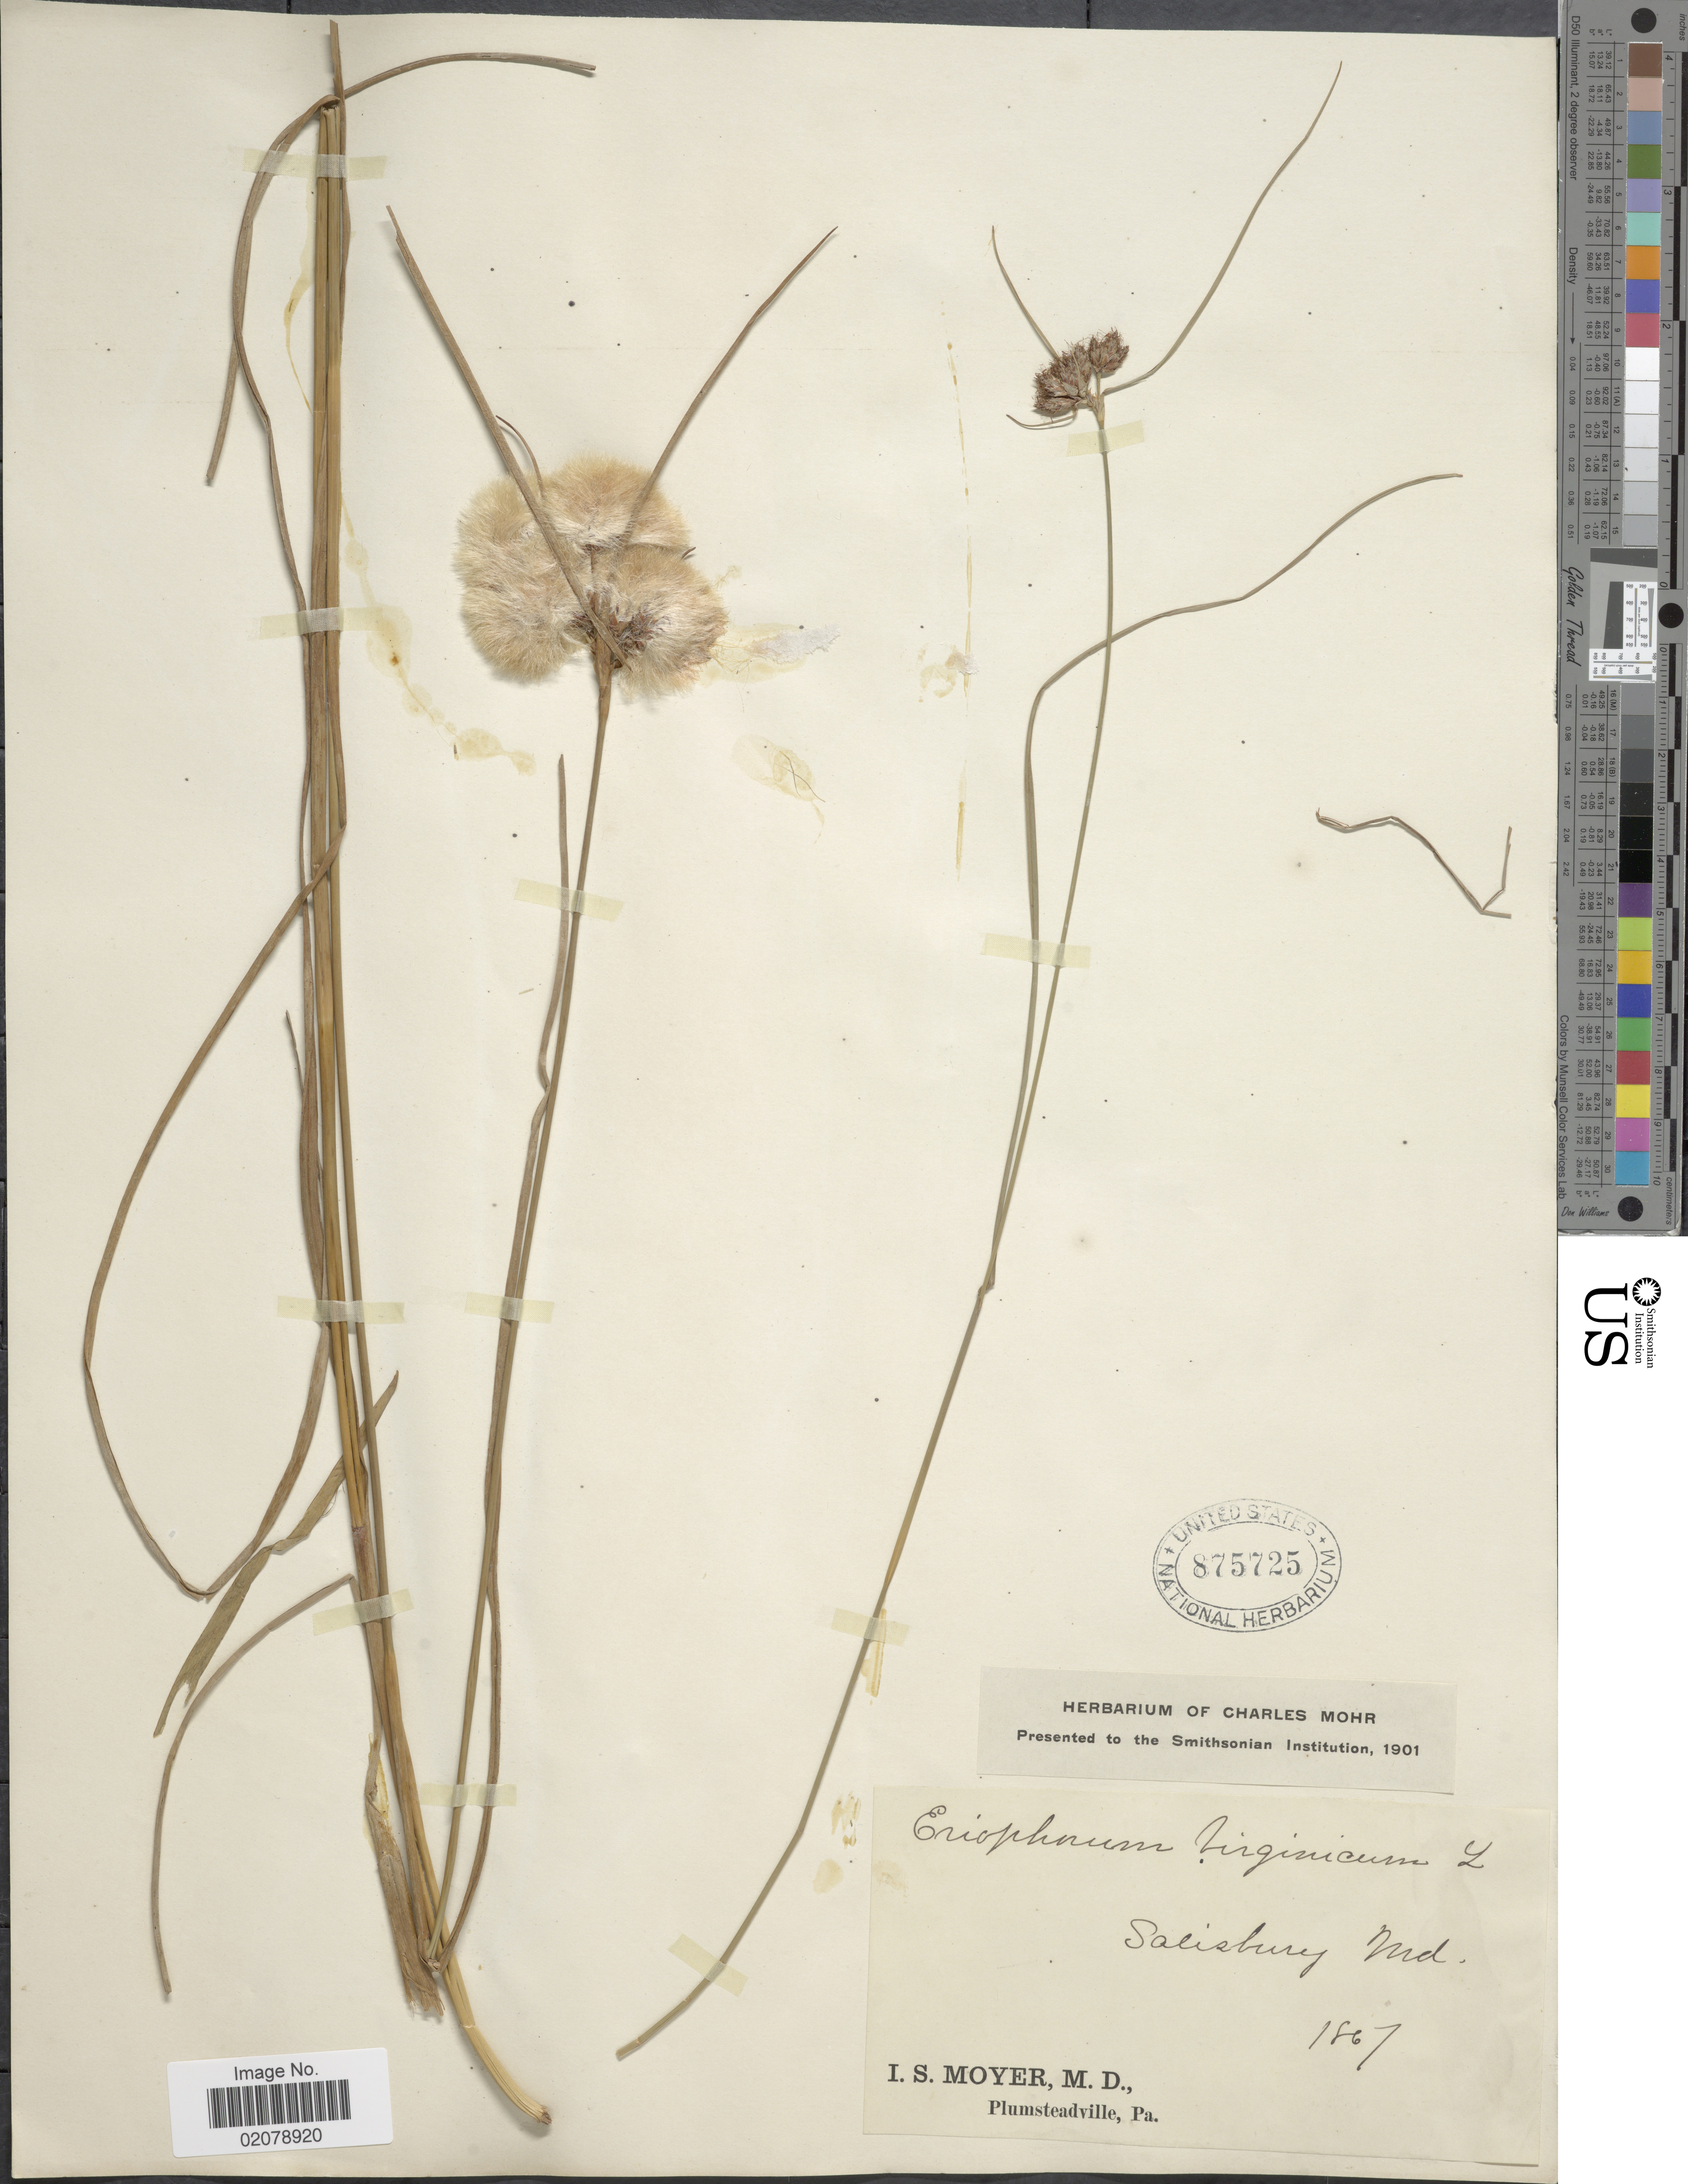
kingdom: Plantae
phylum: Tracheophyta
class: Liliopsida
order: Poales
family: Cyperaceae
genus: Eriophorum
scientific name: Eriophorum virginicum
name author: L.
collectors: I. S. Moyer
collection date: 1867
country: United States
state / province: Maryland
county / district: Wicomico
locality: Salisbury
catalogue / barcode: US 875725